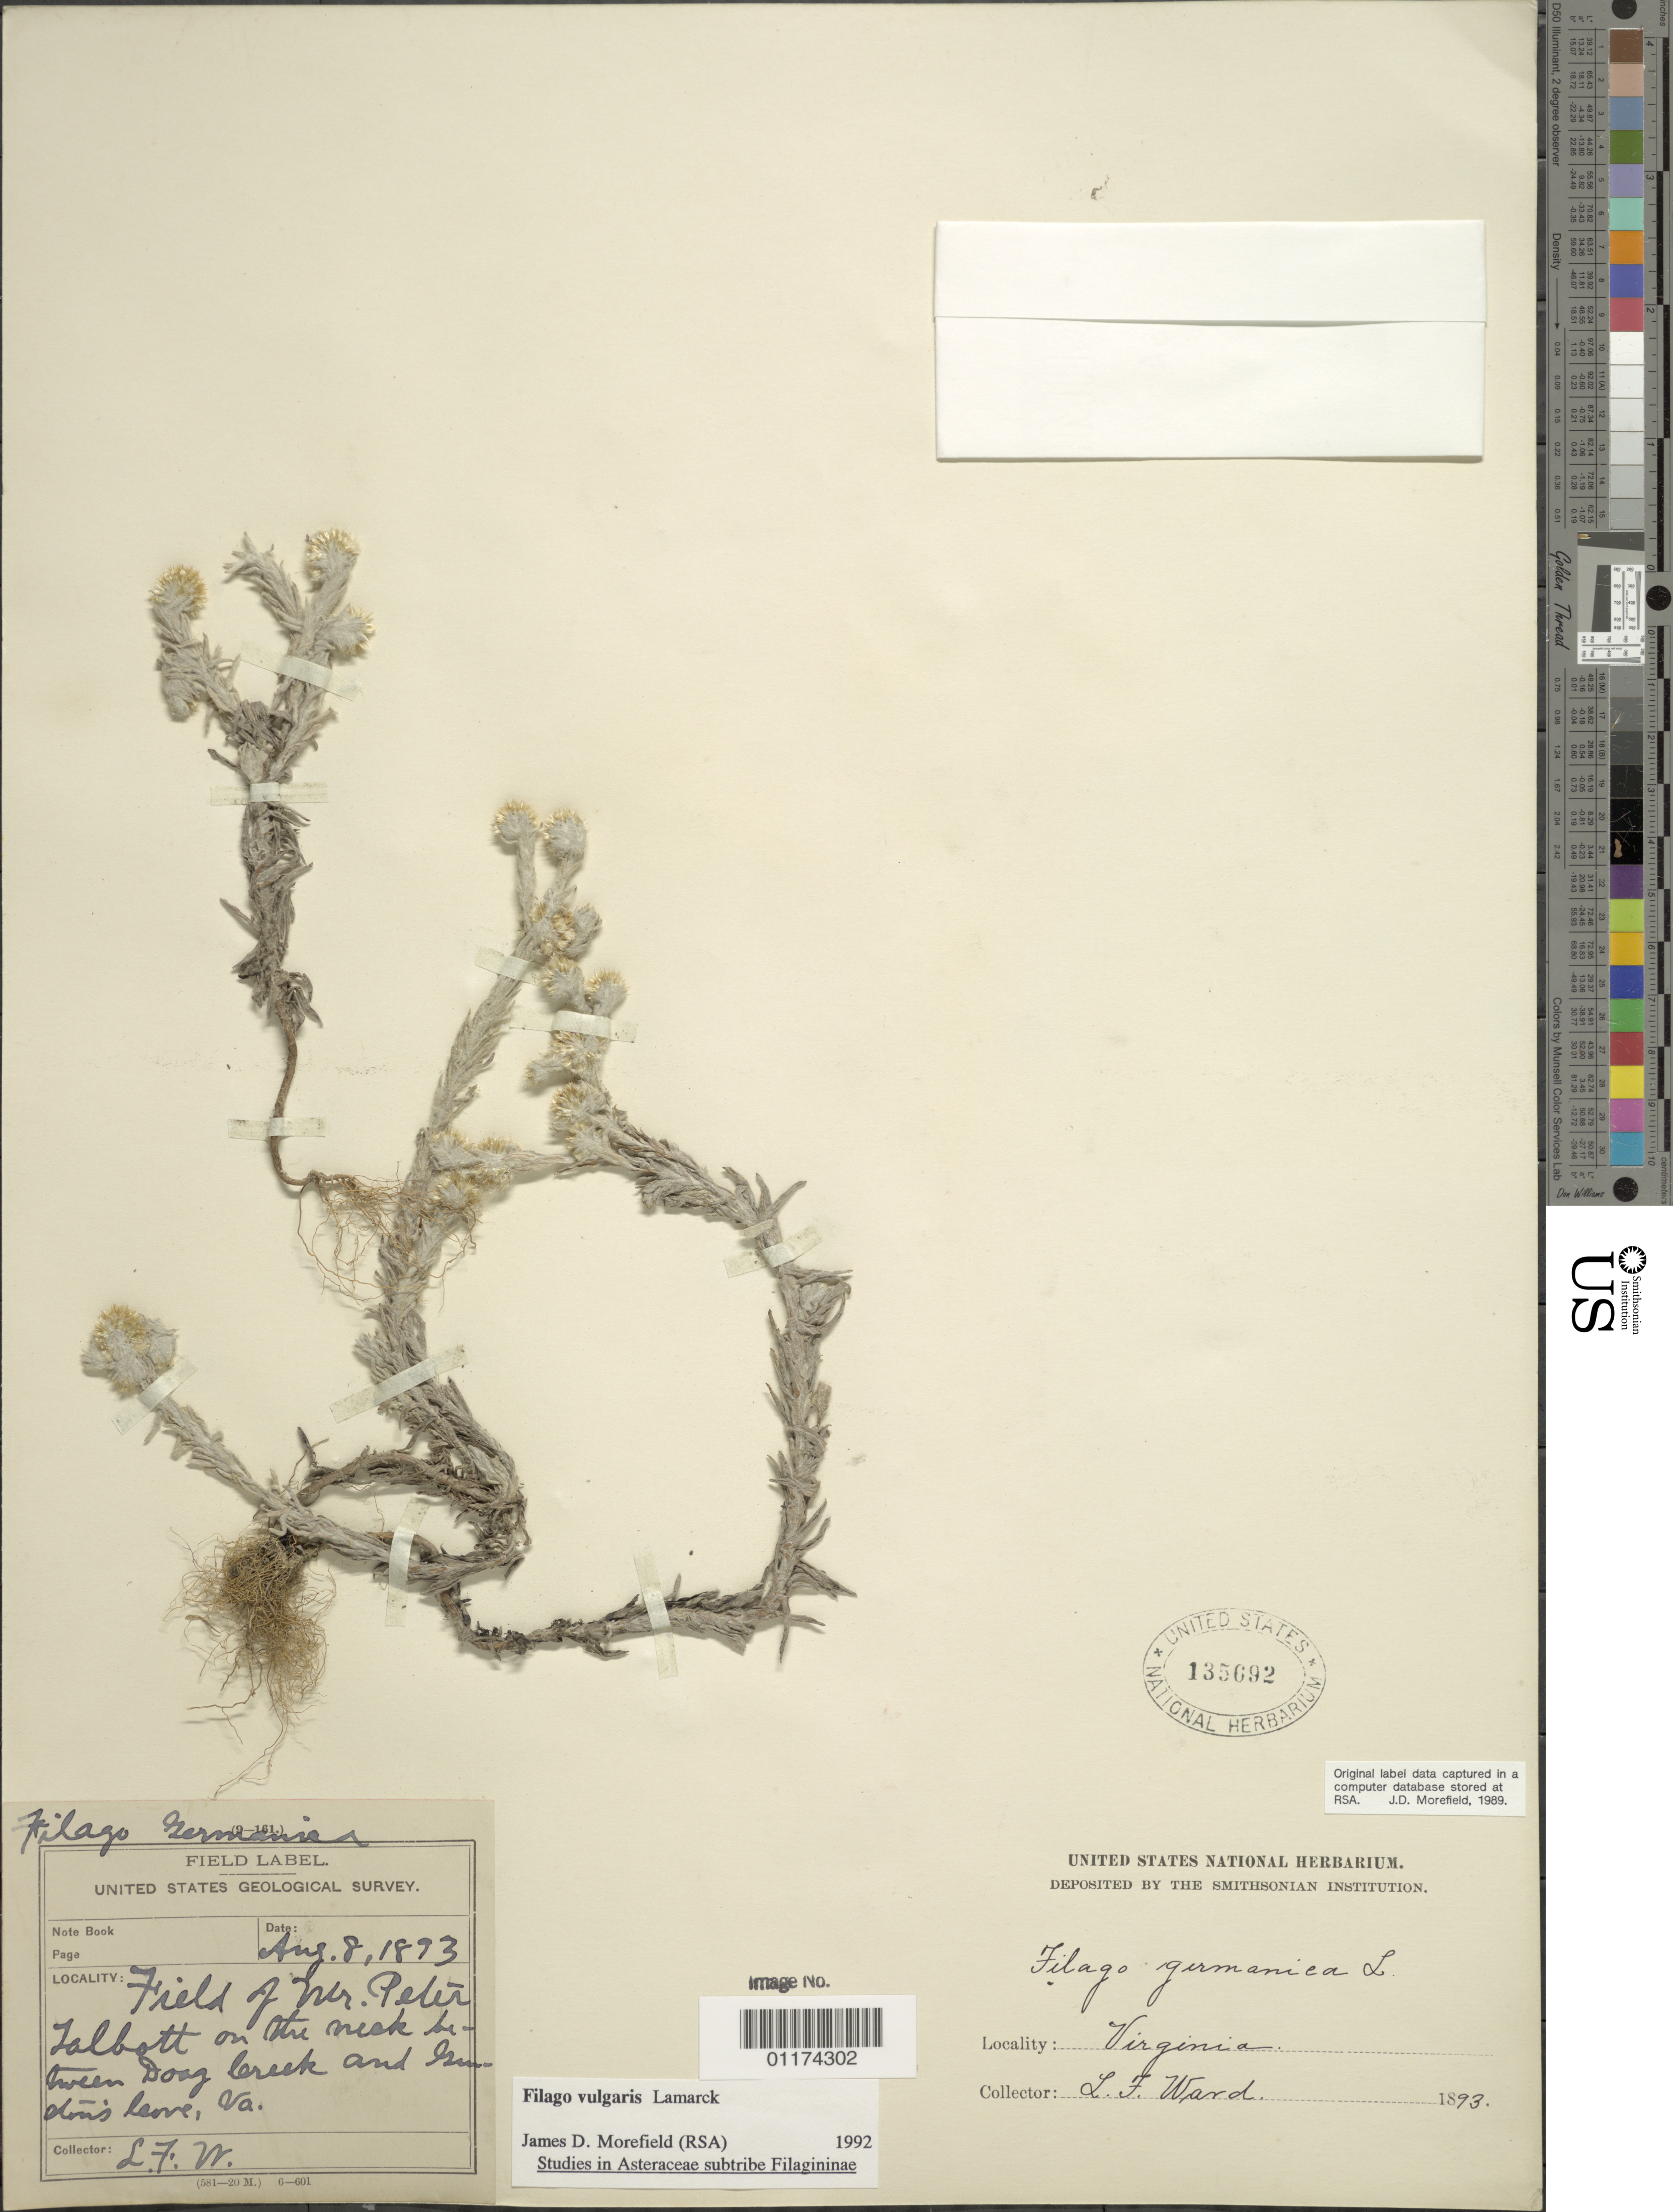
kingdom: Plantae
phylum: Tracheophyta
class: Magnoliopsida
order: Asterales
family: Asteraceae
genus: Filago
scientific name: Filago vulgaris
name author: Lam.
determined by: Morefield, James D., (RSA), Rancho Santa Ana Botanic Garden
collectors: L. F. Ward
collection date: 1893-08-08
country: United States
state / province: Virginia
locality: Field of Mr. Peter Talbott on the neak between Doug Creek and Gunston leave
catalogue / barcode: US 135692